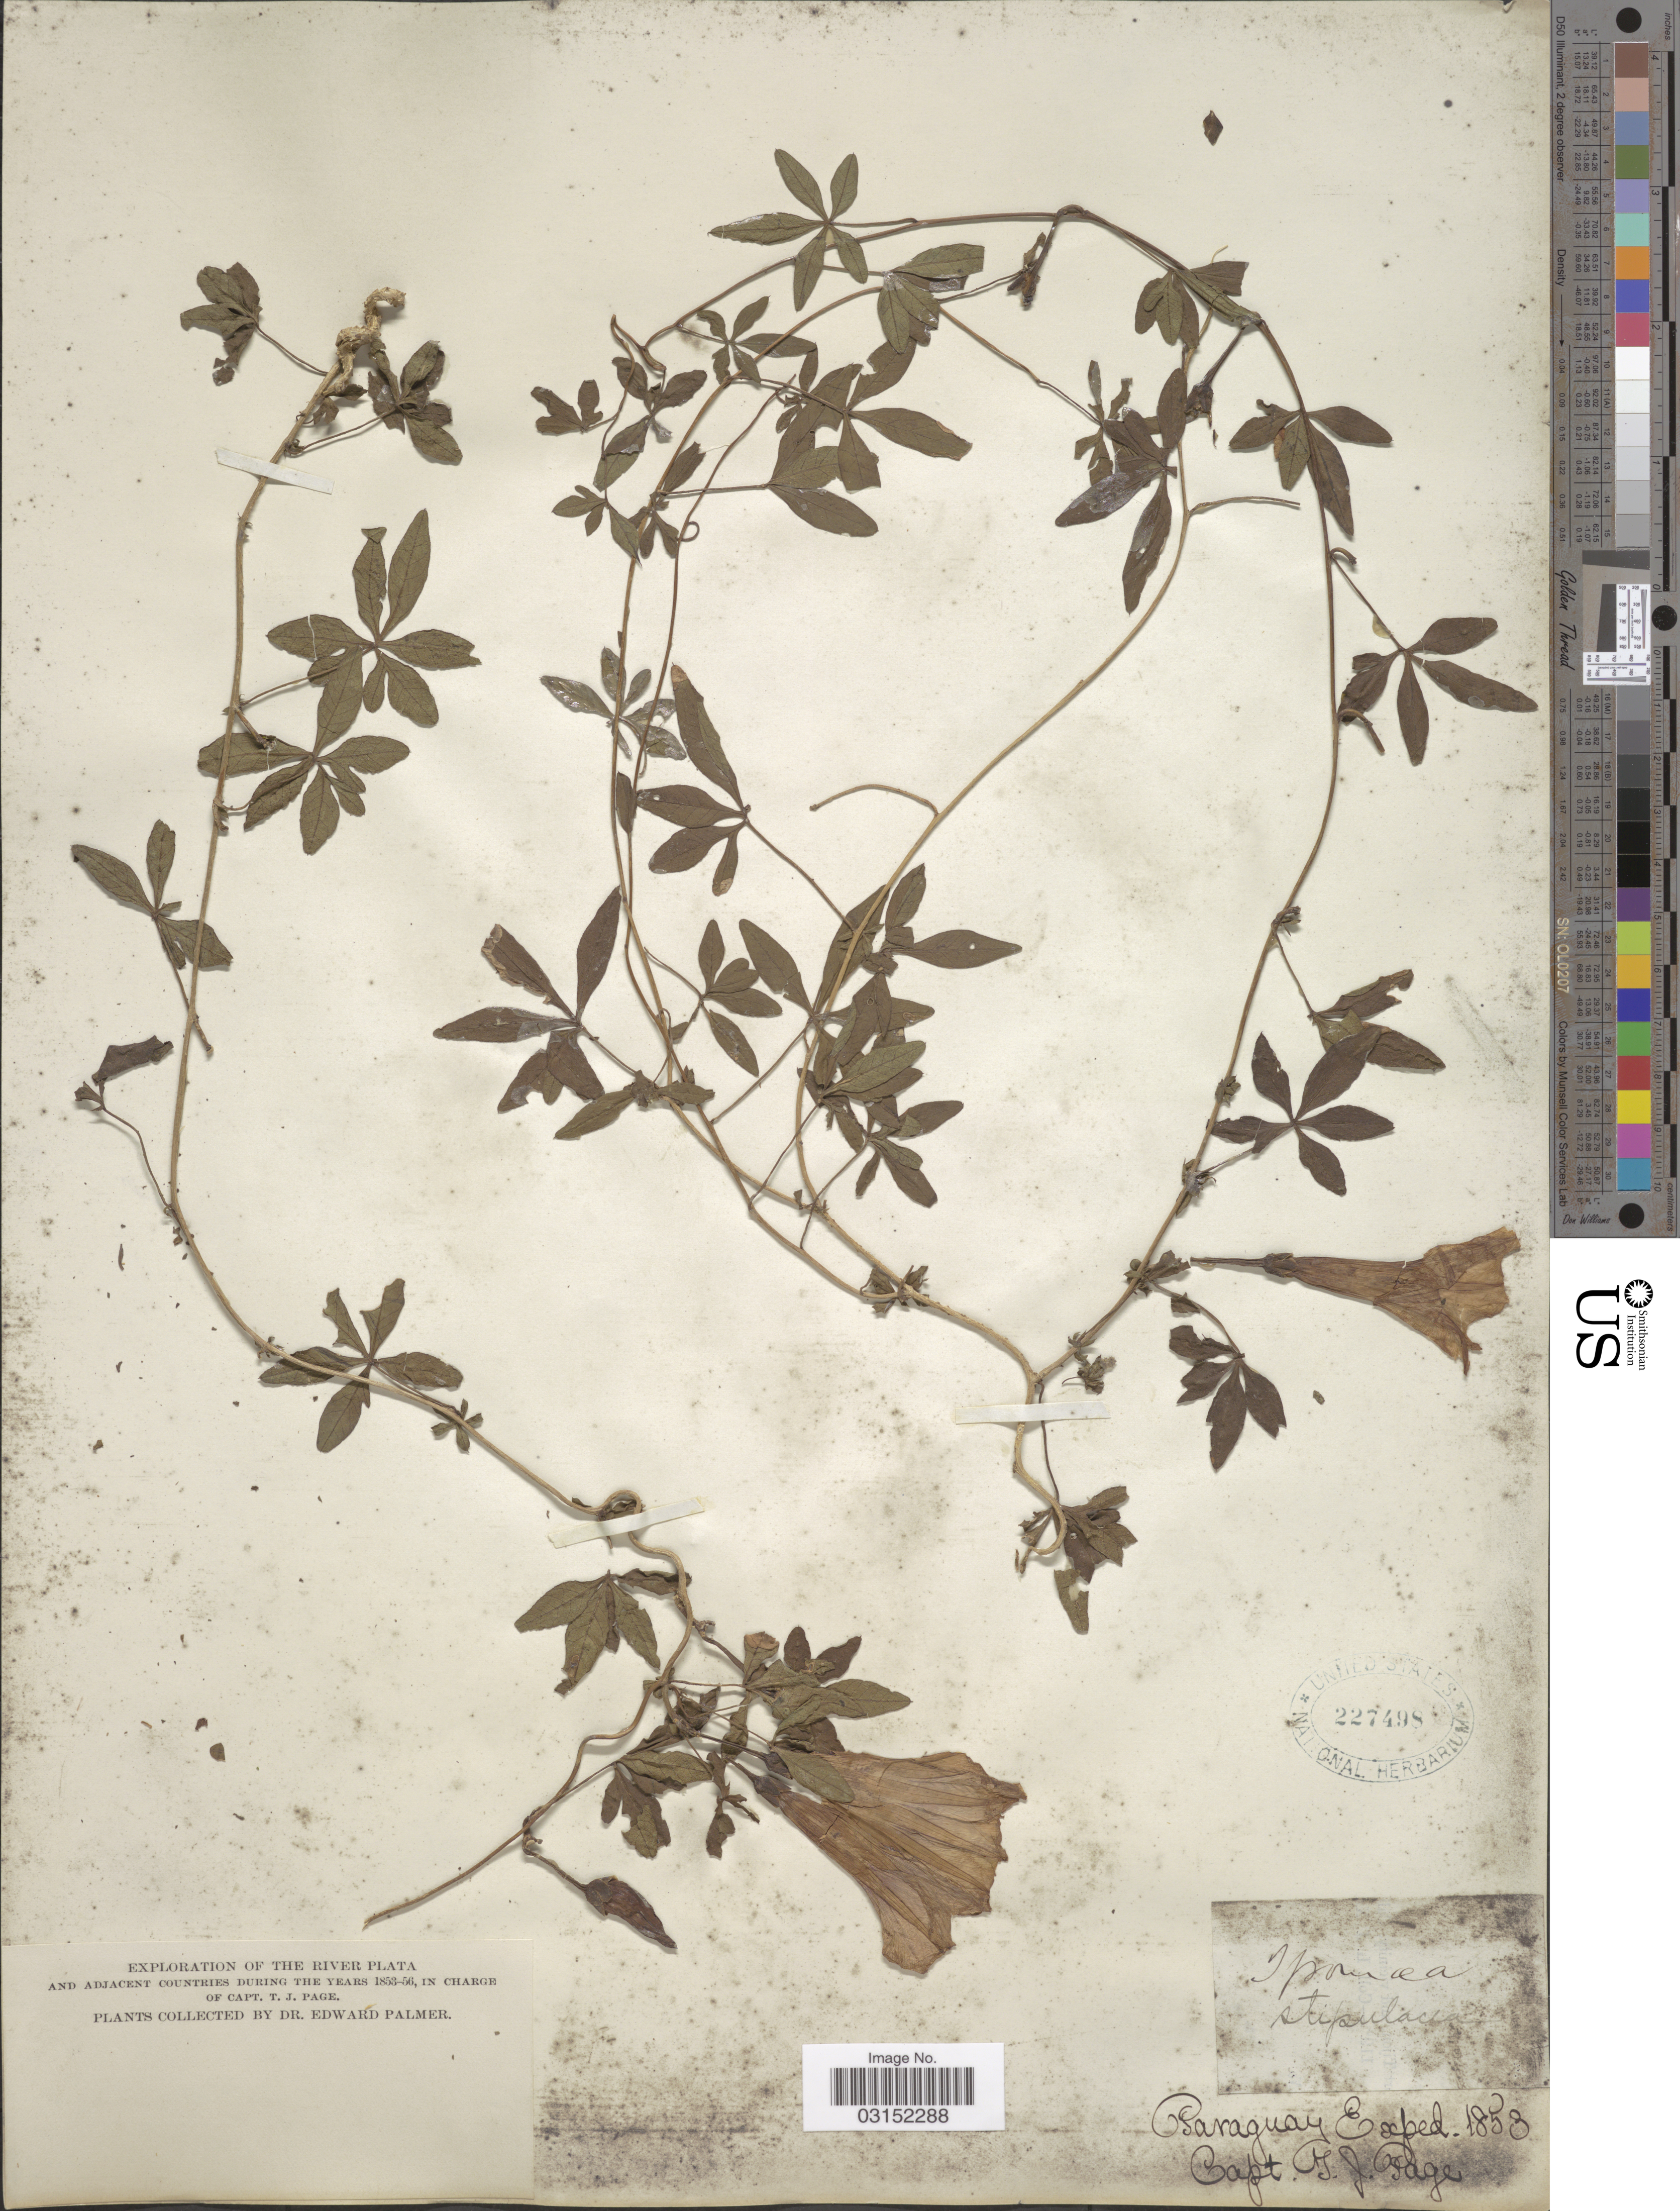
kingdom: Plantae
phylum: Tracheophyta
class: Magnoliopsida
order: Solanales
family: Convolvulaceae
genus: Ipomoea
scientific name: Ipomoea cairica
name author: (L.) Sweet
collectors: E. Palmer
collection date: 1853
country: Paraguay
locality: The River Plata and Adjacent Countries.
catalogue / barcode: US 227498